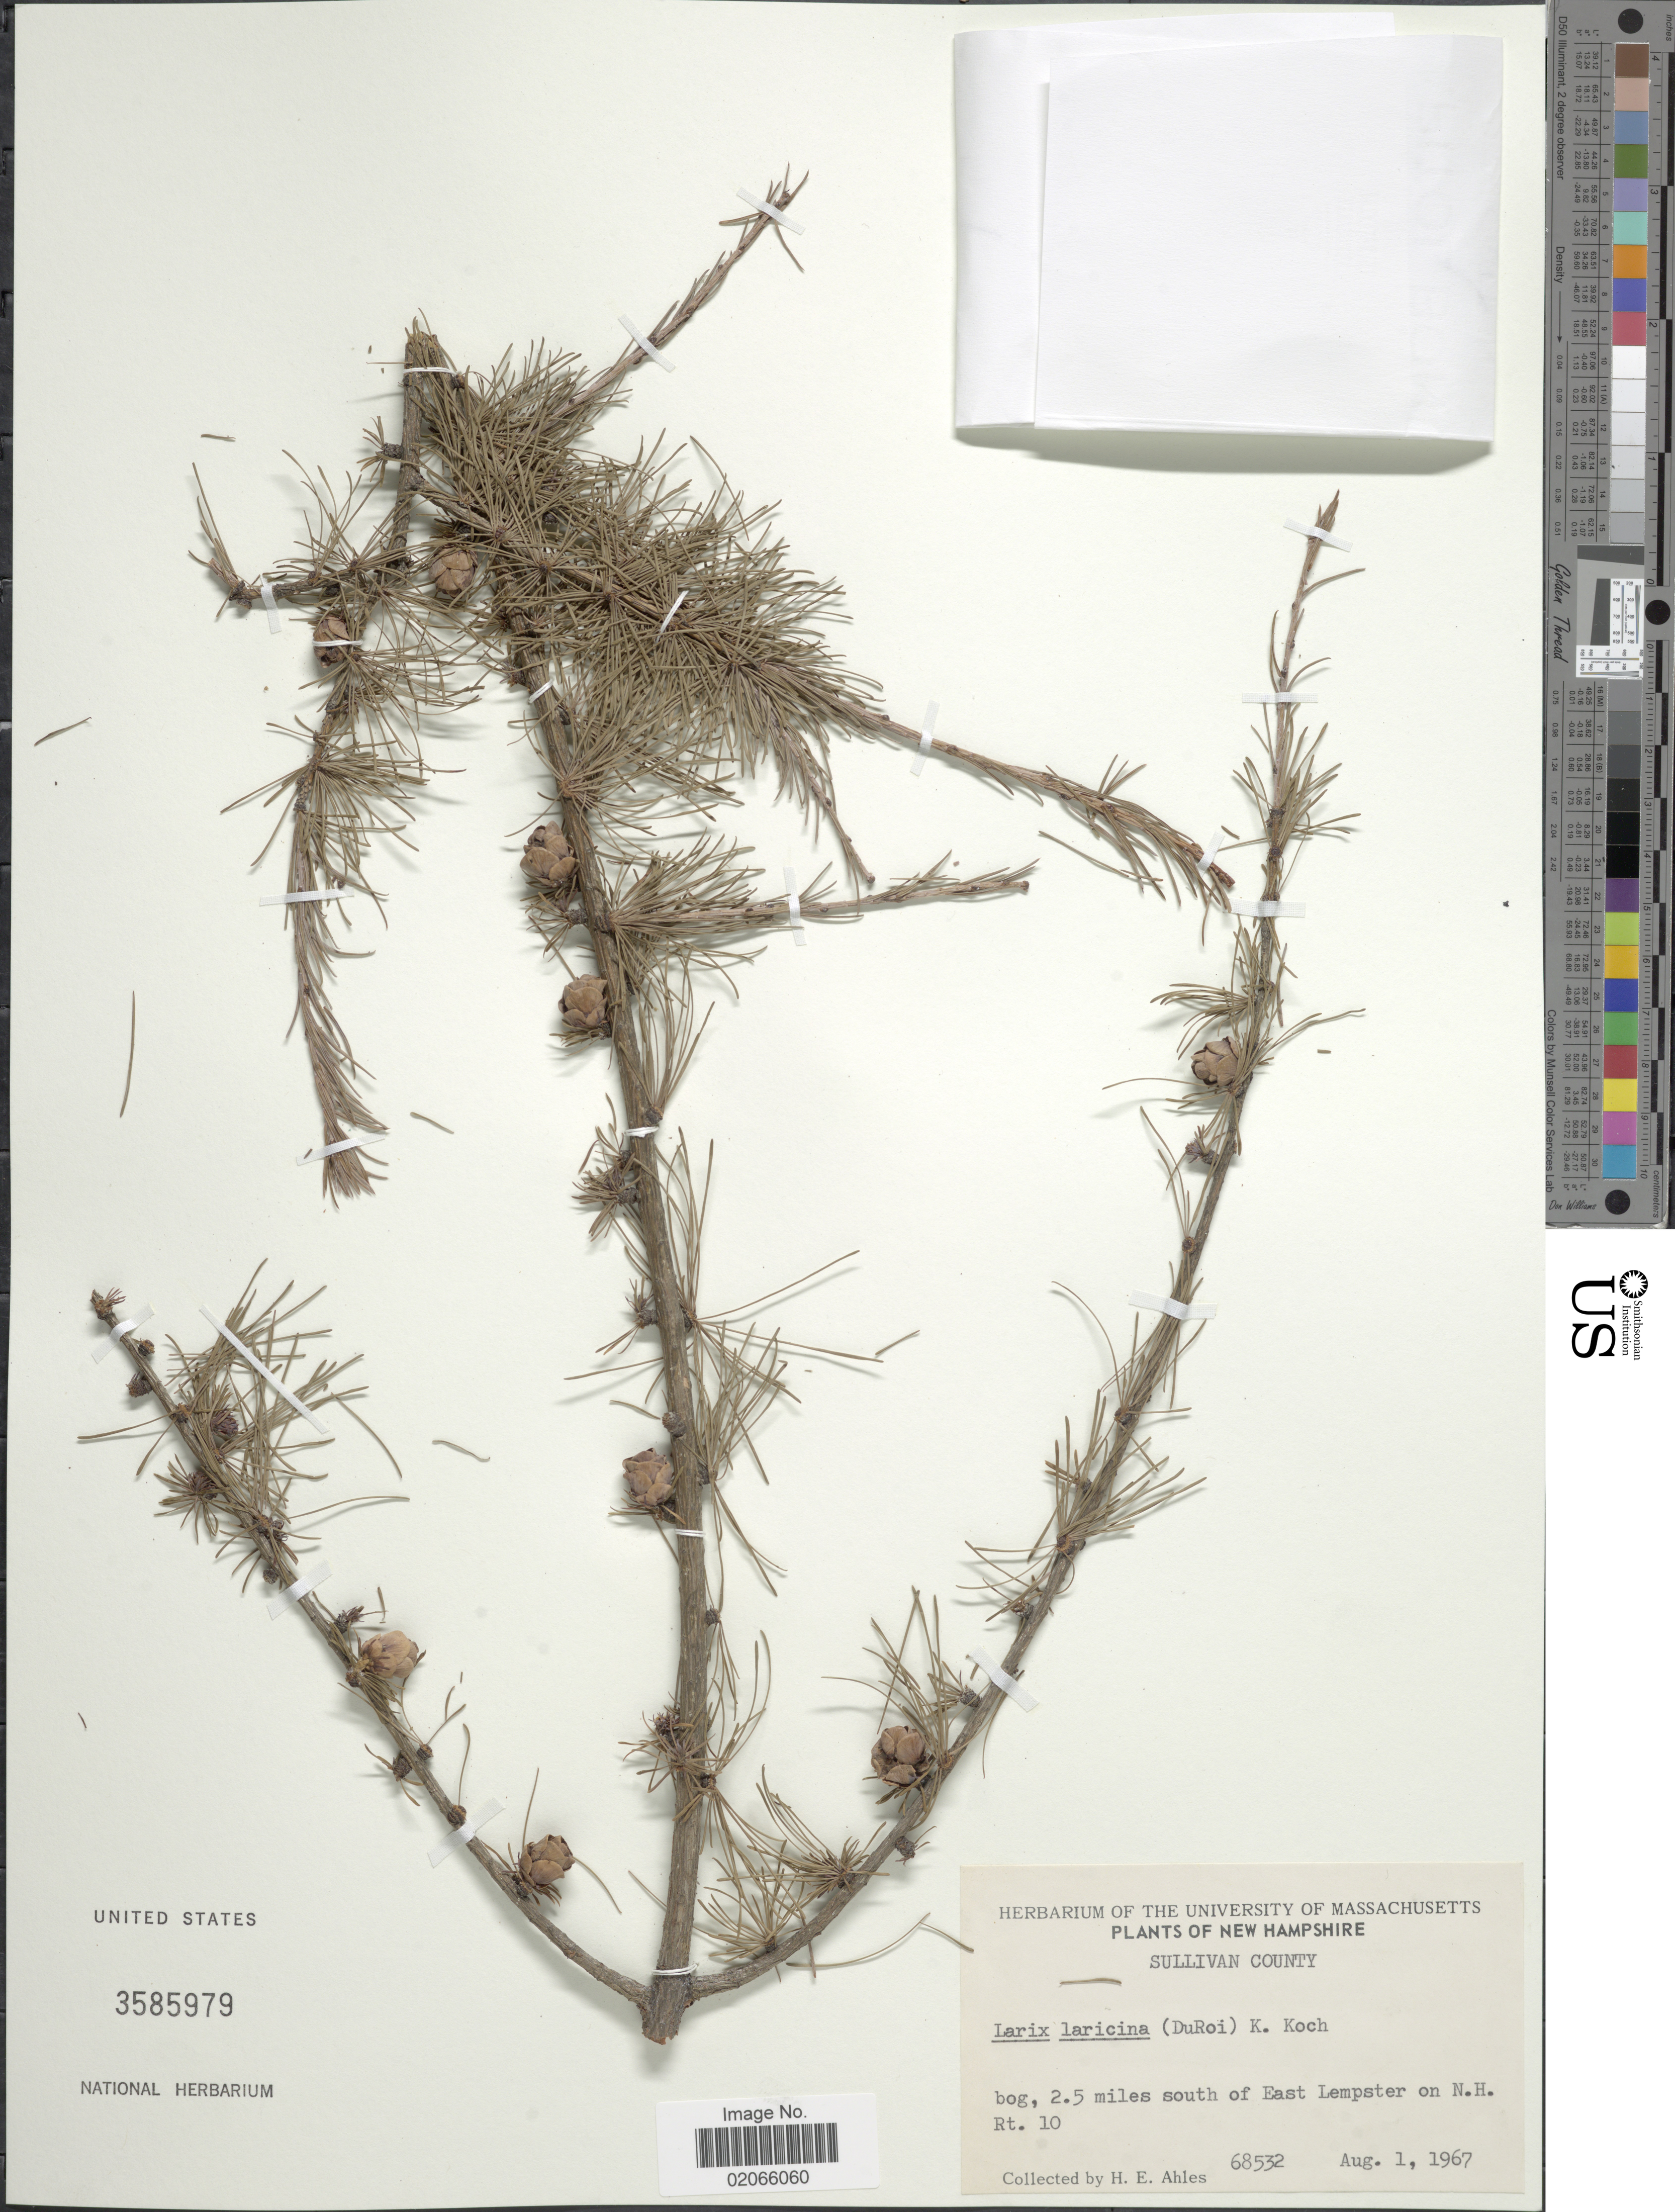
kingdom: Plantae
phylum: Tracheophyta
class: Pinopsida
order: Pinales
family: Pinaceae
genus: Larix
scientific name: Larix laricina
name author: (Du Roi) K. Koch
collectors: H. E. Ahles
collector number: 68532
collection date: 1967-08-01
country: United States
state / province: New Hampshire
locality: New Hampshire. 2.5 miles south of East Lempster on N.H. Rt 10.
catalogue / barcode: US 3585979